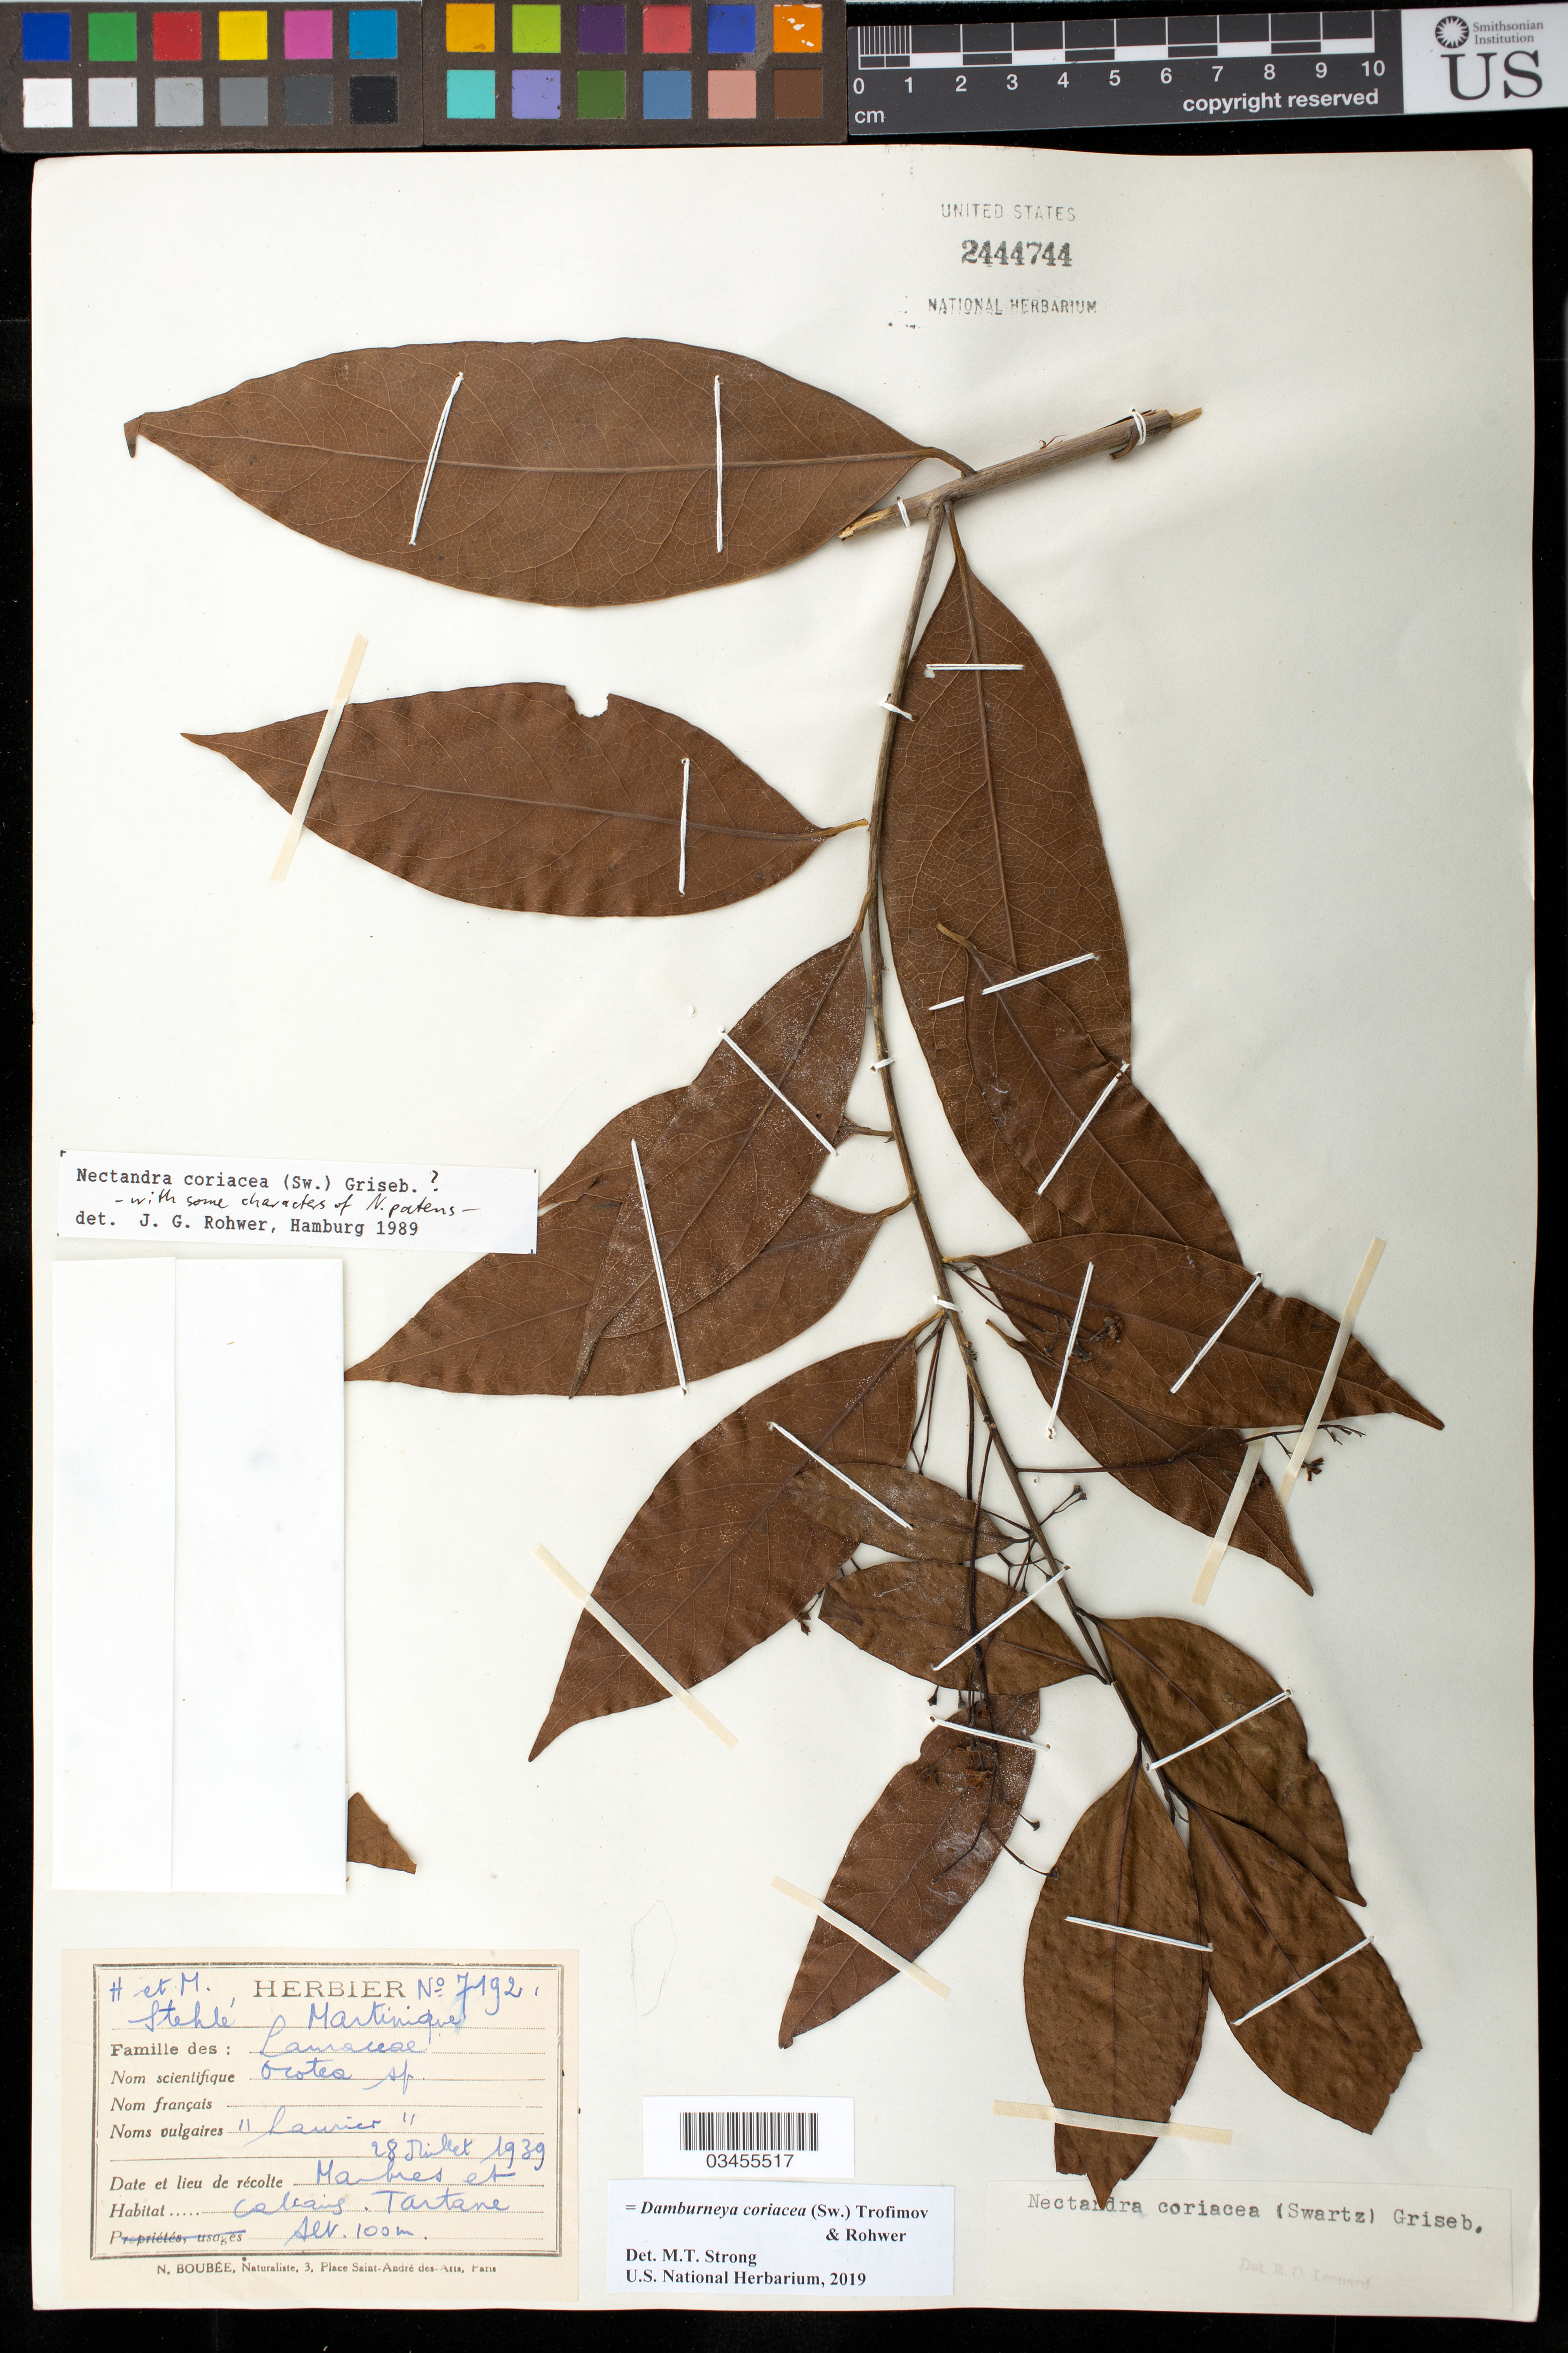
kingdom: Plantae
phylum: Tracheophyta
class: Magnoliopsida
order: Laurales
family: Lauraceae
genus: Damburneya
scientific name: Damburneya coriacea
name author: (Sw.) Trofimov & Rohwer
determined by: Strong, M. T., (US), Smithsonian Institution - National Museum of Natural History (UNITED STATES)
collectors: H. Stehlé & M. Stehlé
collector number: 7192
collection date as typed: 28 Jul 1939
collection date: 1939-07-28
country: Martinique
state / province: La Trinité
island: Martinique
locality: Tartane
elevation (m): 100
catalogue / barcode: US 2444744